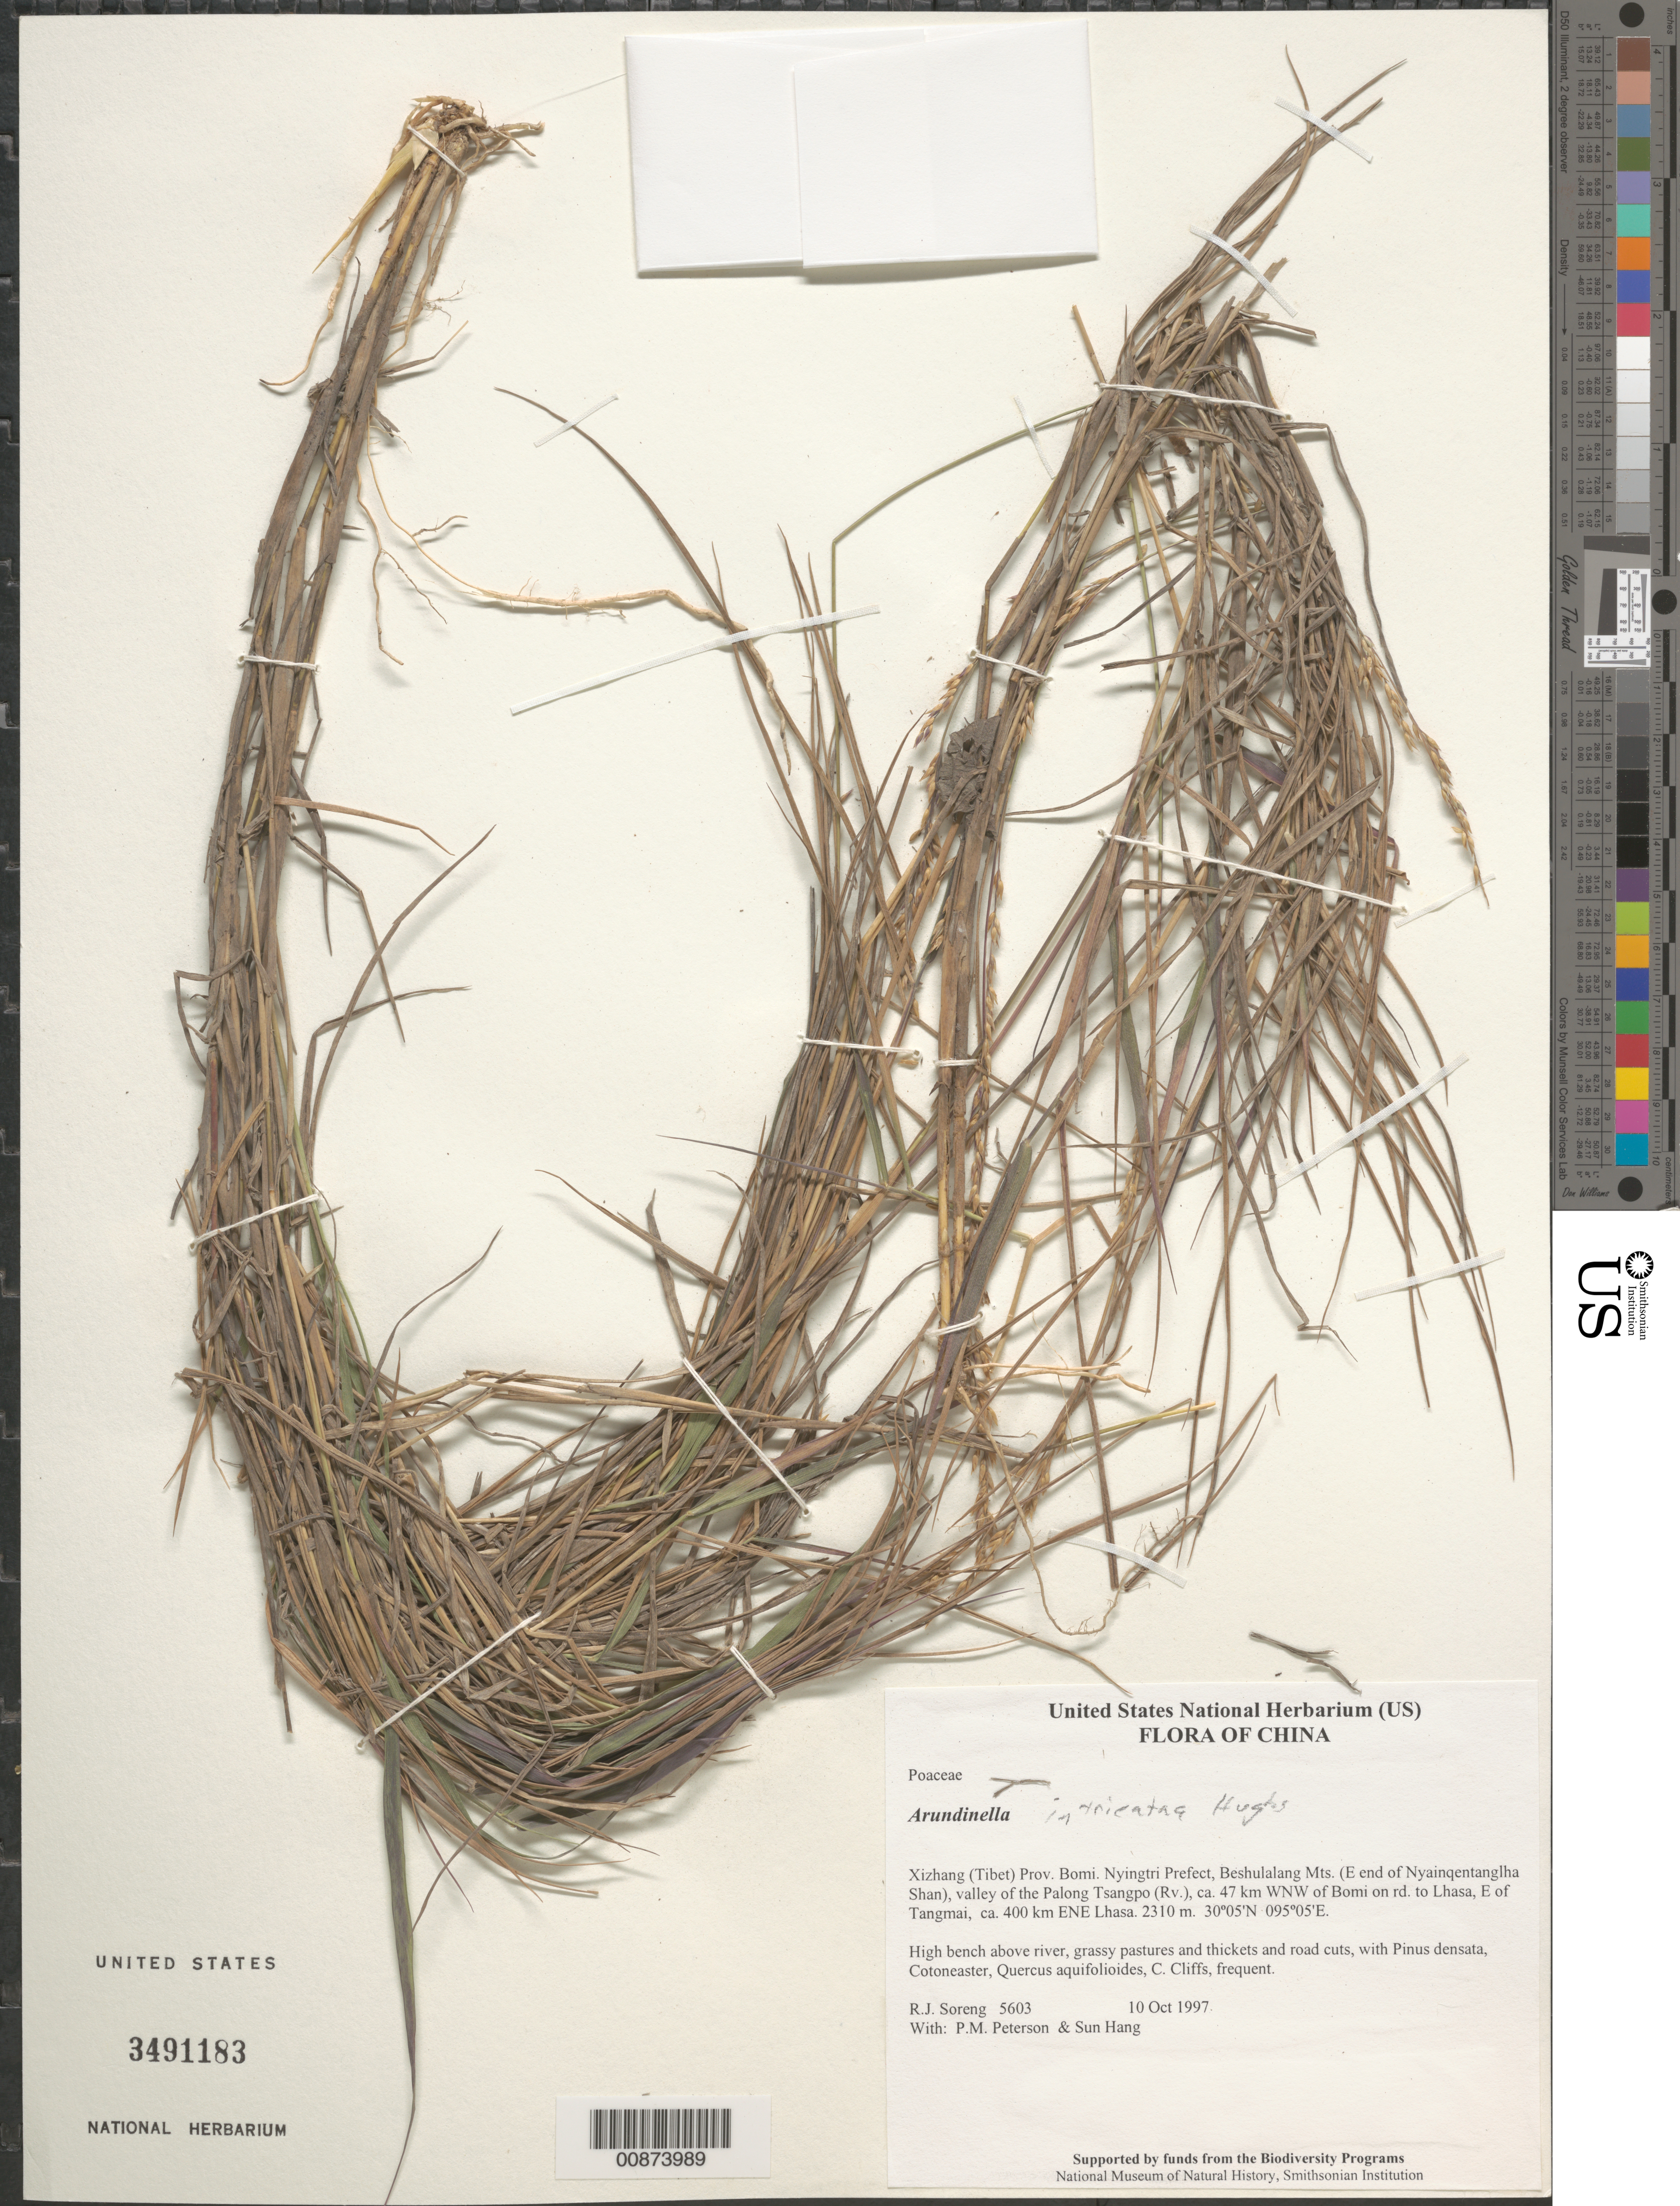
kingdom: Plantae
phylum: Tracheophyta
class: Liliopsida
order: Poales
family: Poaceae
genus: Arundinella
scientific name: Arundinella intricata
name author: Hughes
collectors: R. J. Soreng, P. M. Peterson & Sun Hang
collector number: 5603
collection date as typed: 10 Oct 1997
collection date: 1997-10-10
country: China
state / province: Xizang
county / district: Bomi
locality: Nyingtri Prefect, Beshulalang Mts. (E end of Nyainqentanglha Shan), valley of the Palong Tsangpo (Rv.), ca. 47 km WNW of Bomi on rd. to Lhasa, E of Tangmai, ca. 400 km ENE Lhasa.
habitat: High bench above river, grassy pastures and thickets and road cuts, with Pinus densata, Cotoneaster, Quercus aquifolioides, C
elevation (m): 2310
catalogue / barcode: US 3491183